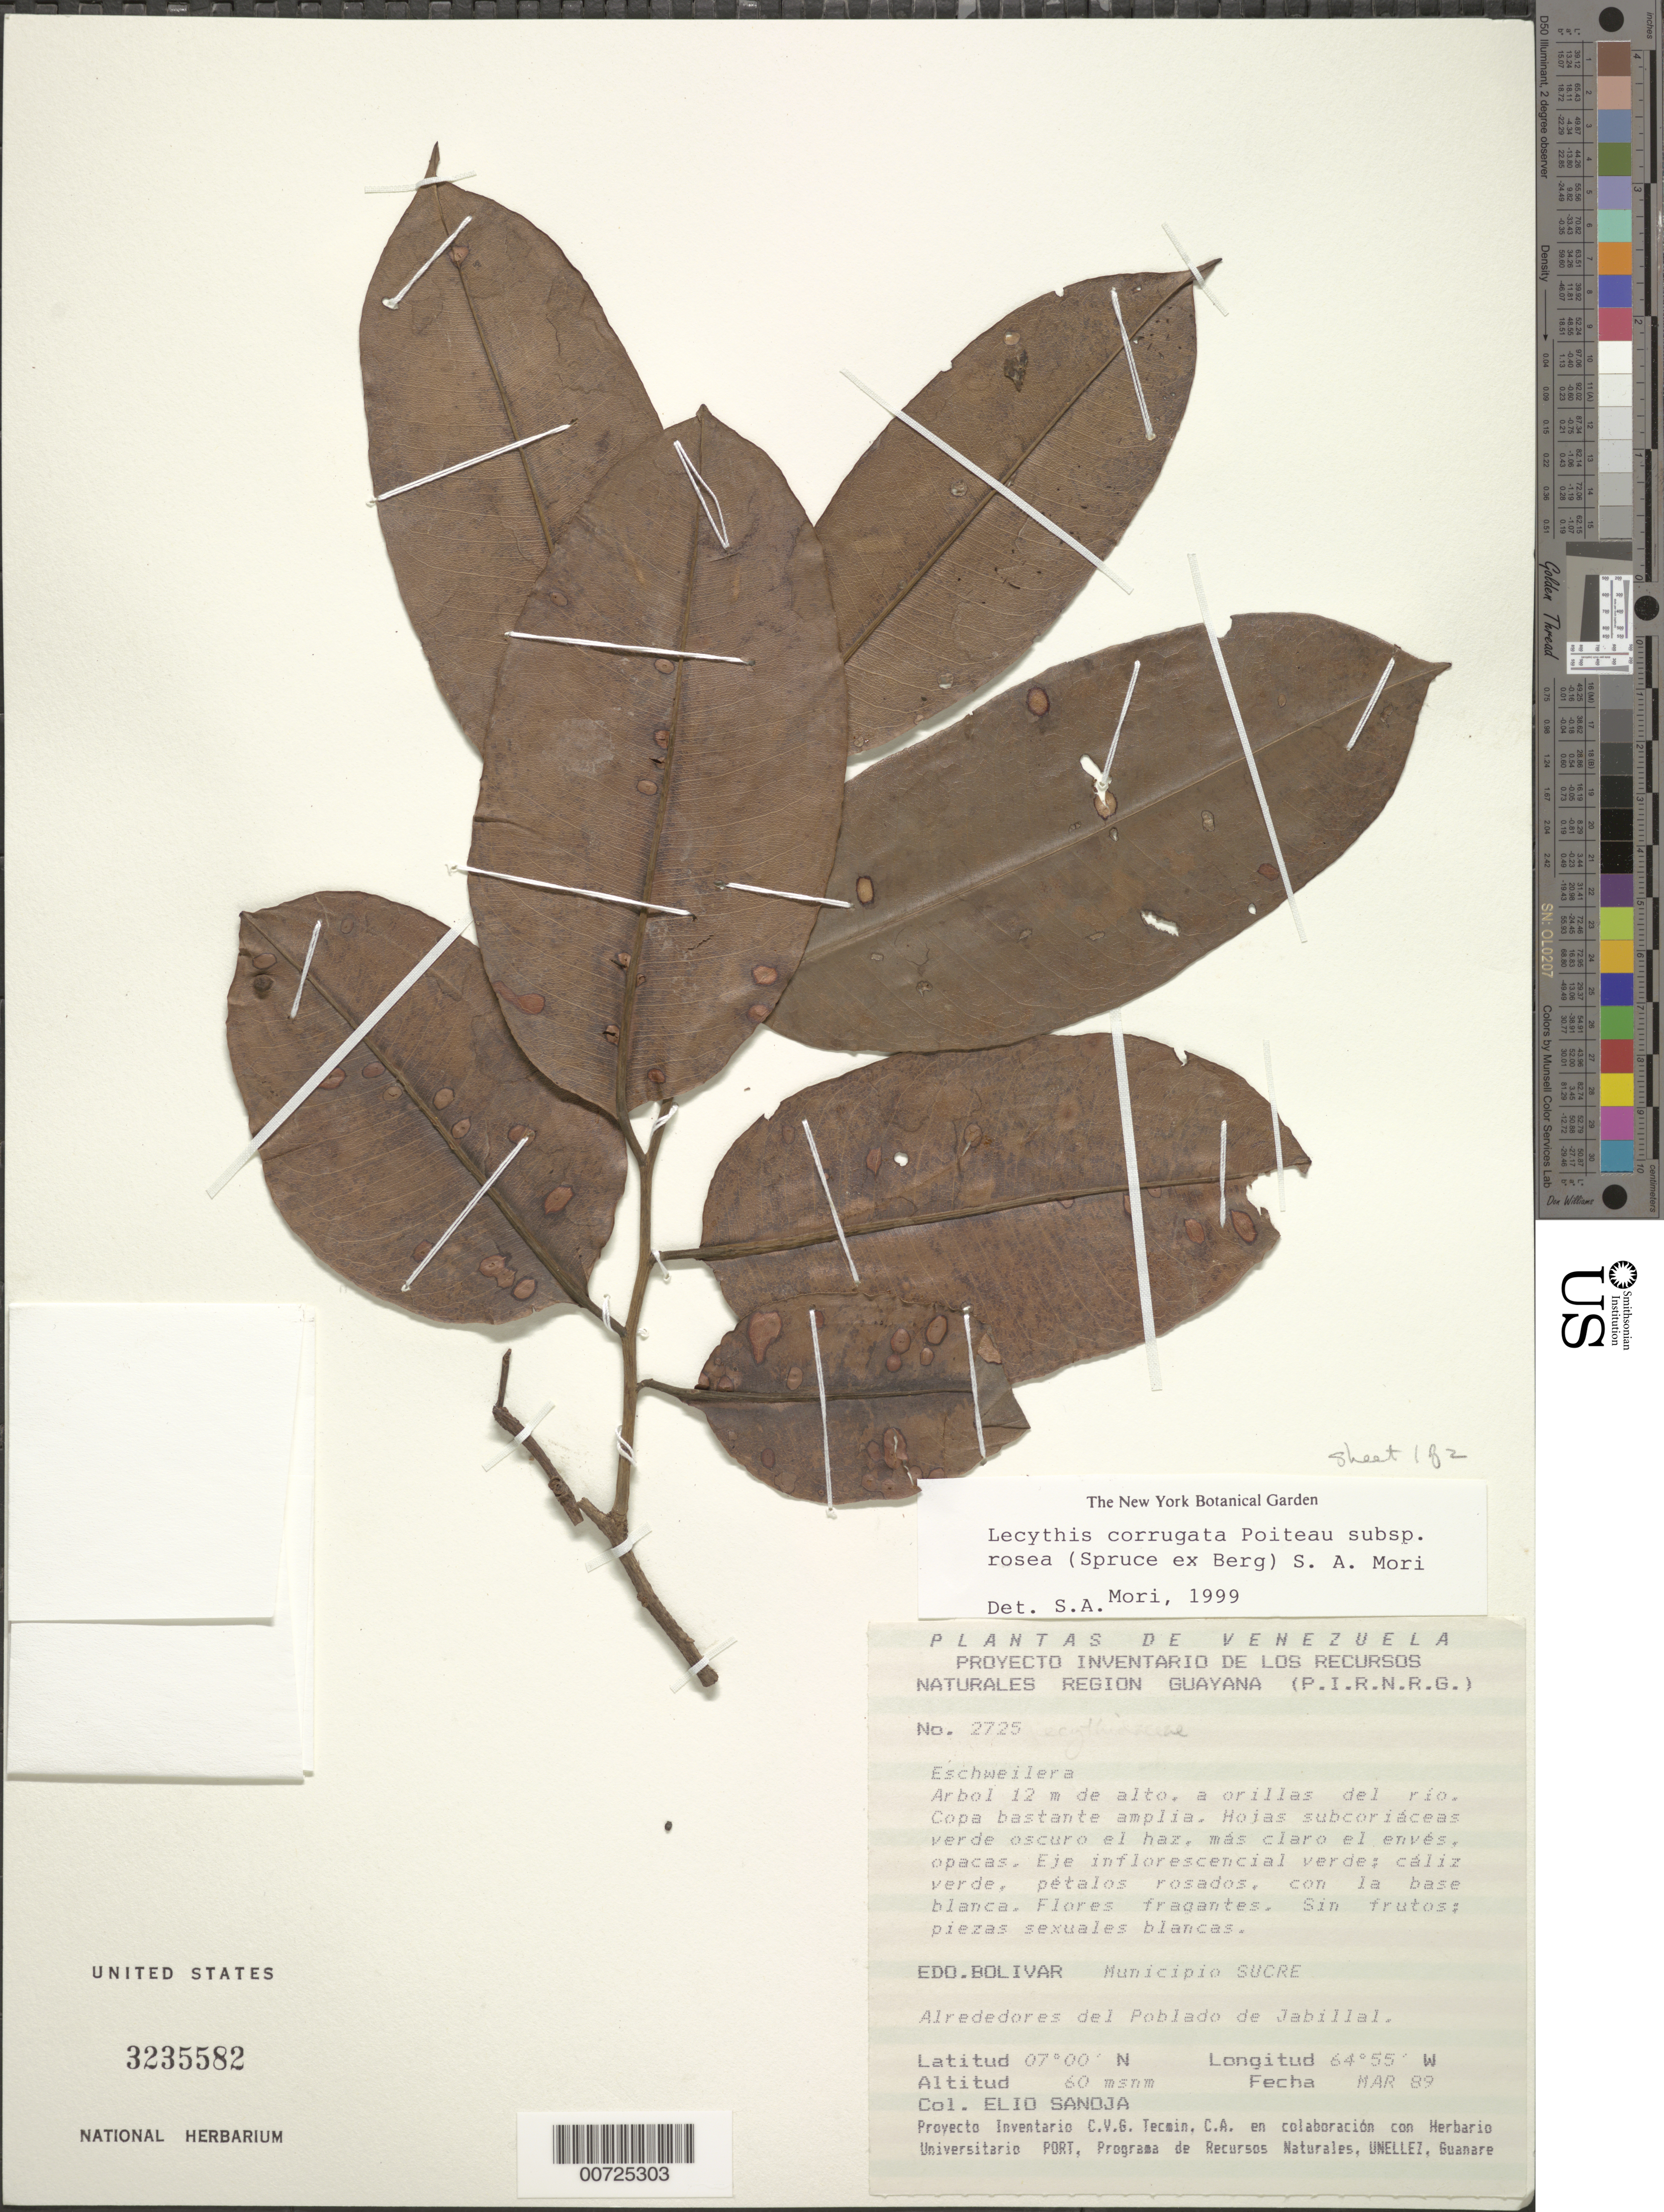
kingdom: Plantae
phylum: Tracheophyta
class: Magnoliopsida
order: Ericales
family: Lecythidaceae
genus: Lecythis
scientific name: Lecythis corrugata subsp. rosea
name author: (O. Berg) S.A. Mori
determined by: Mori, Scott A.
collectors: E. Sanoja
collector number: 2725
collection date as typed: Mar-89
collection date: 1989-03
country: Venezuela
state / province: Bolívar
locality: Mun. Sucre, alrededores del Poblado de Jabillal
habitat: Along river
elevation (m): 60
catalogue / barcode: US 3235582